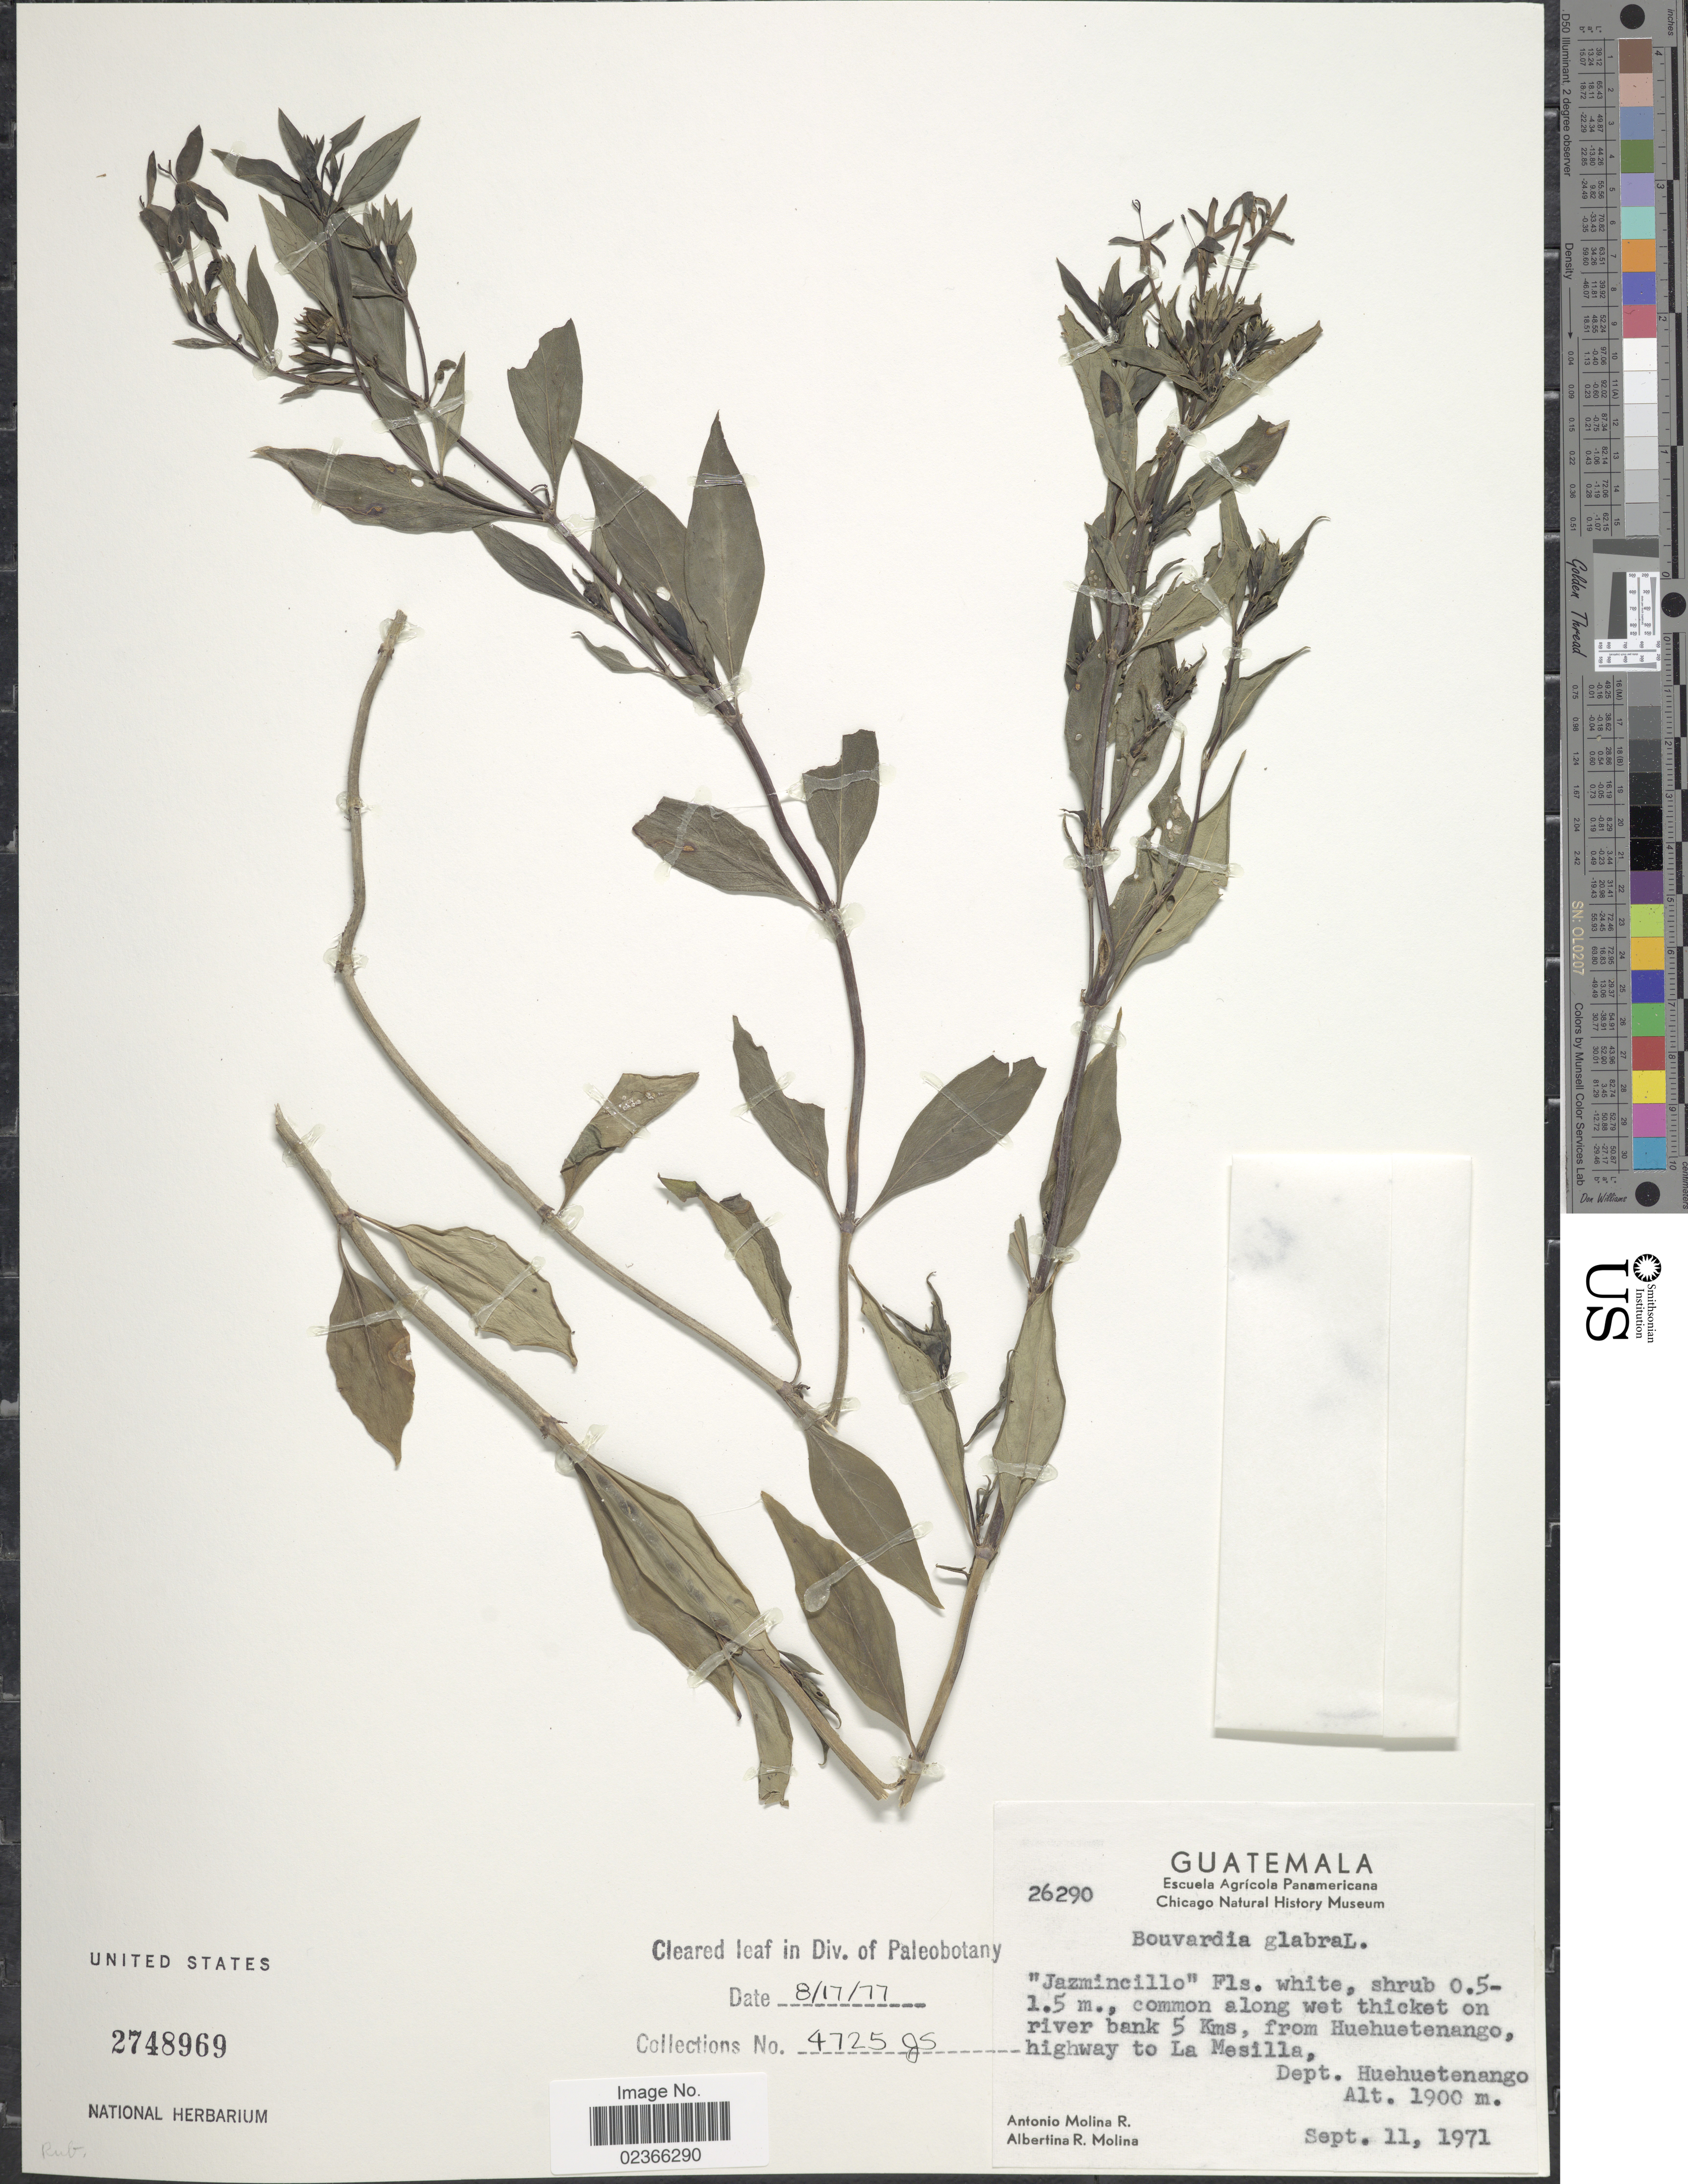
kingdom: Plantae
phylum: Tracheophyta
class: Magnoliopsida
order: Gentianales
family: Rubiaceae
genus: Bouvardia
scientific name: Bouvardia glabra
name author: Polák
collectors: A. Molina R. & A. R. Molina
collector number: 26290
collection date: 1971-09-11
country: Guatemala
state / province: Huehuetenango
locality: Along wet thicket on river bank 5 Kms, from Huehuertenango, highway to la Mesilla, Dept. Huehuetenango.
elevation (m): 1900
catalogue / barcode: US 2748969